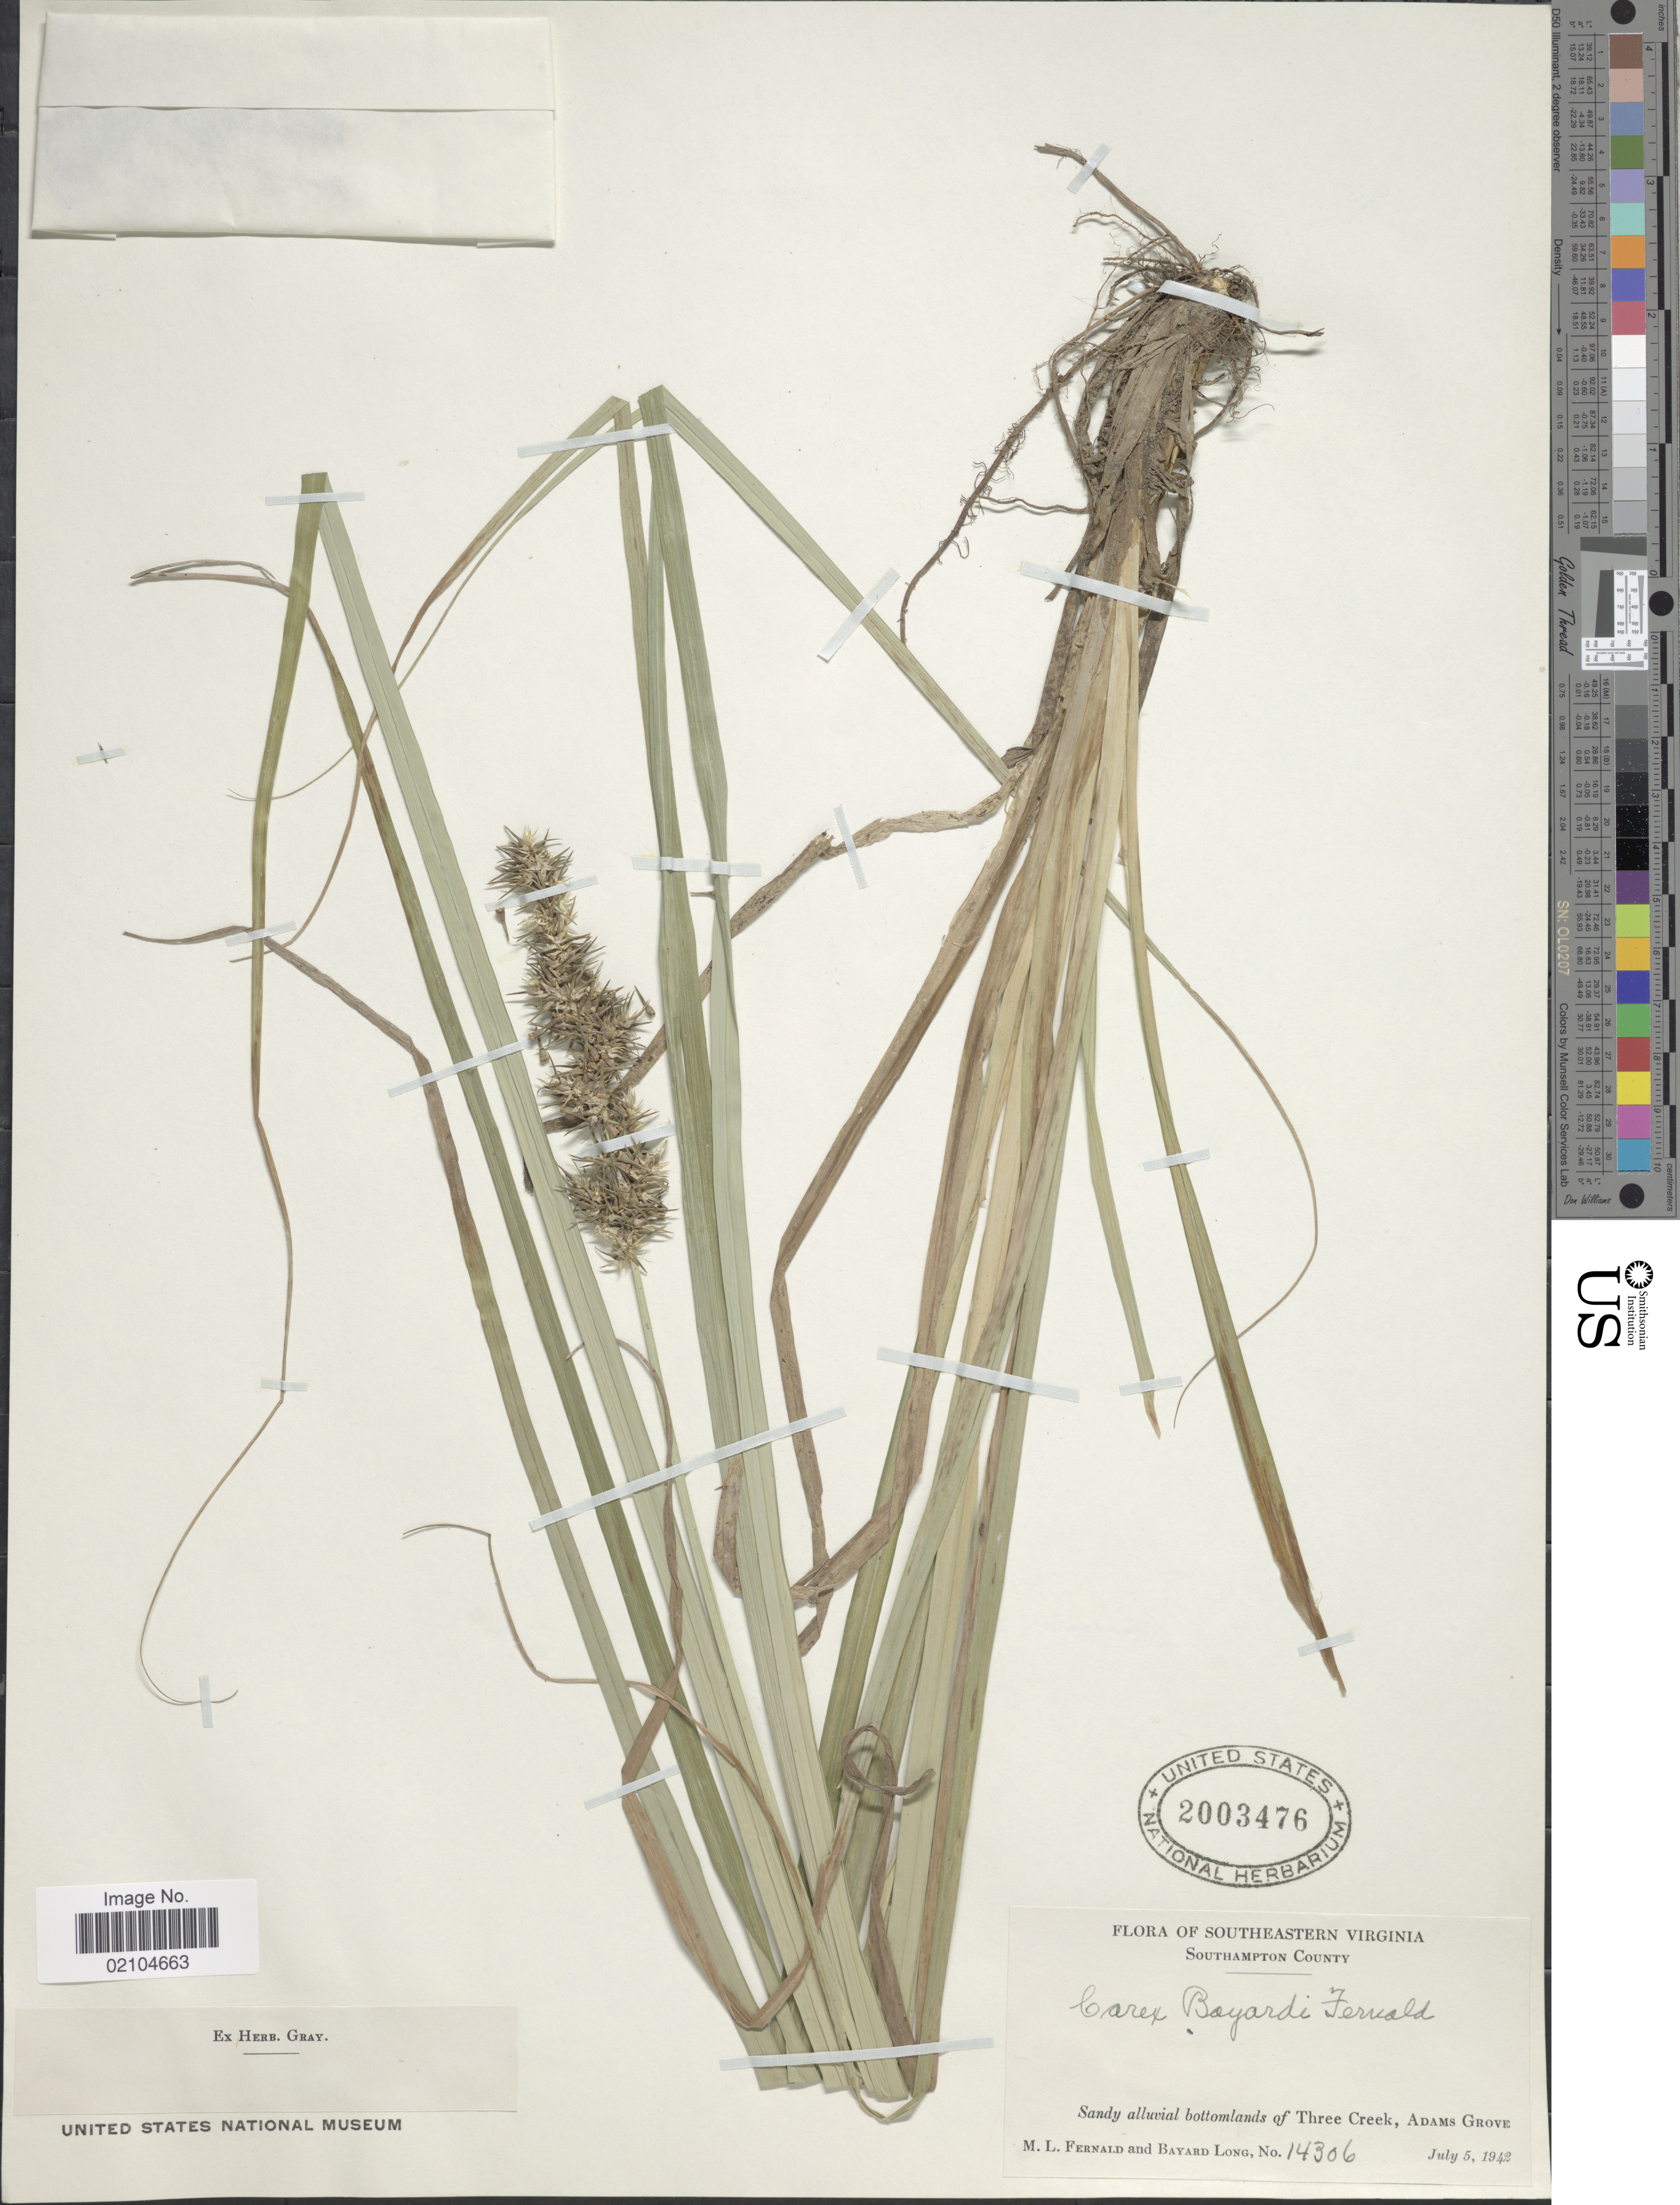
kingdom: Plantae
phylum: Tracheophyta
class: Liliopsida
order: Poales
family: Cyperaceae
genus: Carex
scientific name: Carex crus-corvi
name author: Shuttlew. ex Kunze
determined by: Strong, Mark T., (BOT), Smithsonian Institution - National Museum of Natural History (UNITED STATES)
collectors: M. L. Fernald & B. Long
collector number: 14306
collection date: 1942-07-05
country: United States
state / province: Virginia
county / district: Southampton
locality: Southeastern Virginia, Southampton County, Sandy alluvial bottomlands of Three Creek, Adams Grove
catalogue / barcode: US 2003476